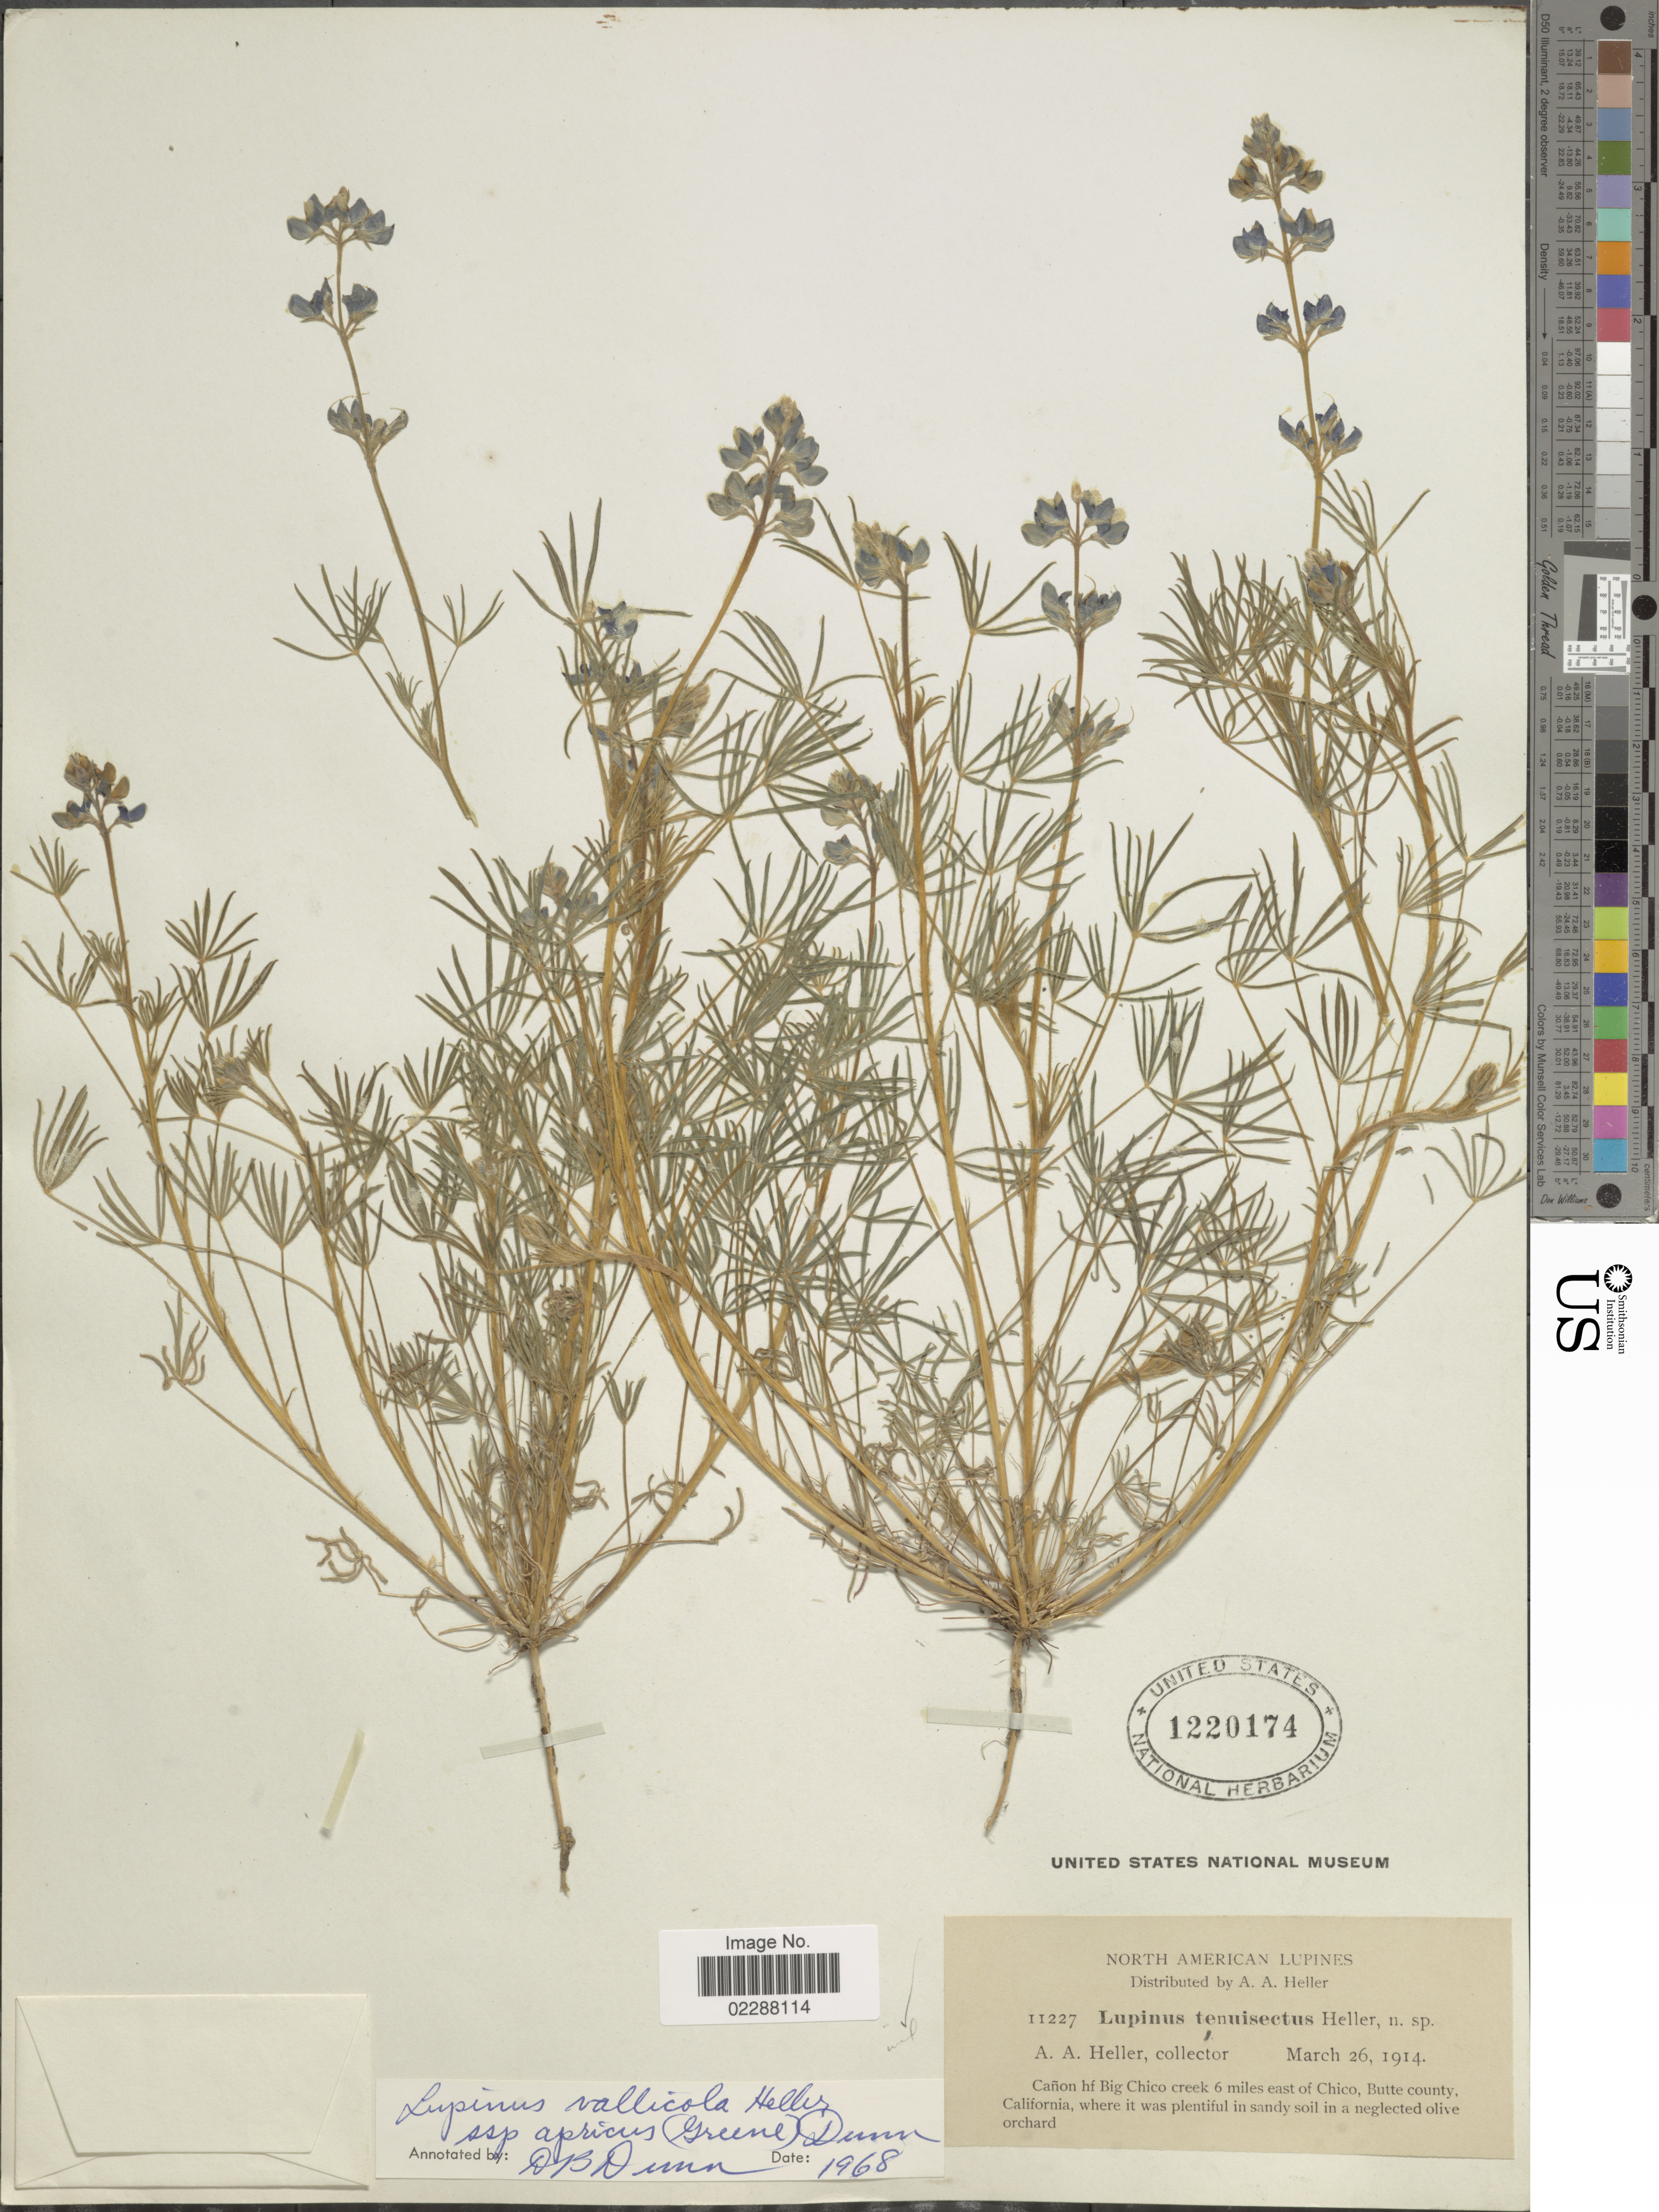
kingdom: Plantae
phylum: Tracheophyta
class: Magnoliopsida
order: Fabales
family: Fabaceae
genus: Lupinus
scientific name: Lupinus vallicola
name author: A. Heller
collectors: A. A. Heller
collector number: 11227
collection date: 1914-03-26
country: United States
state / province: California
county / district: Butte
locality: North American Lupines, Canon hf Big Chico creek 6 miles east of Chico, BUtte County, California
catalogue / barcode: US 1220174